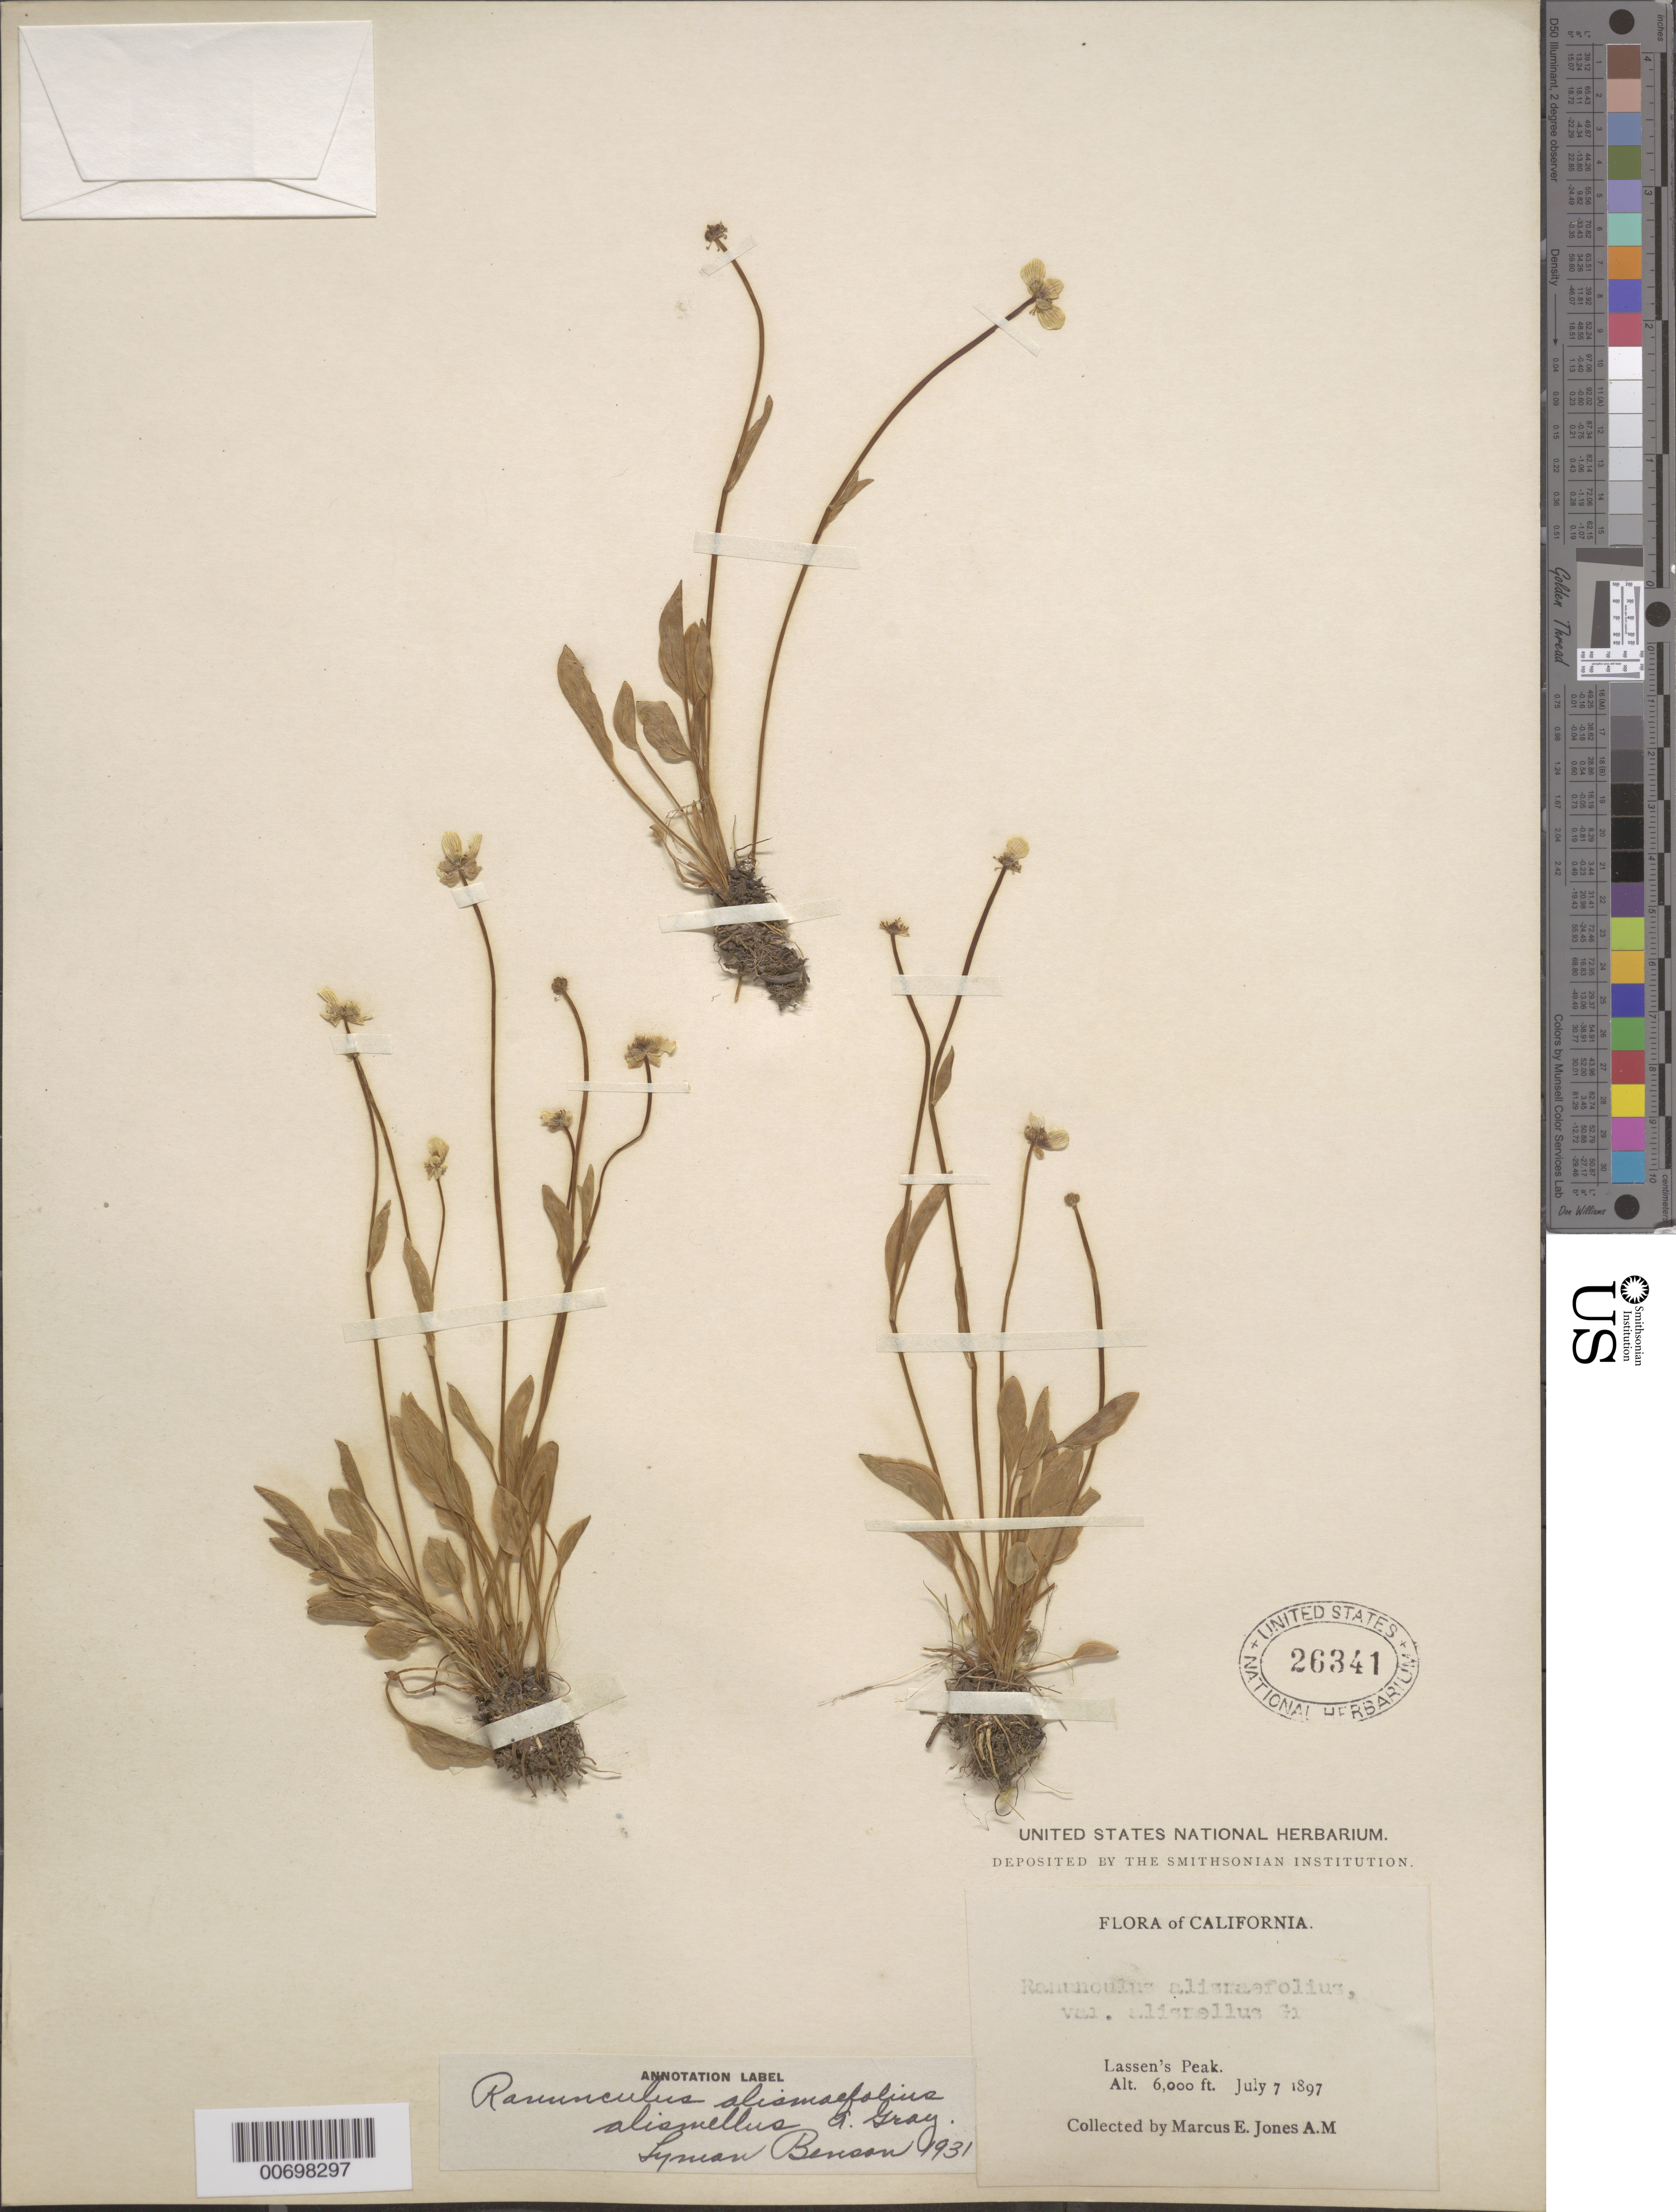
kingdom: Plantae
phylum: Tracheophyta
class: Magnoliopsida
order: Ranunculales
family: Ranunculaceae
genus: Ranunculus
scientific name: Ranunculus alismifolius var. alismellus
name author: A. Gray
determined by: Benson, L. D., (POM), Pomona College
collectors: M. E. Jones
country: United States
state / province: California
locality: Lassen's Peak.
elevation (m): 1829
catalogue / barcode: US 26341